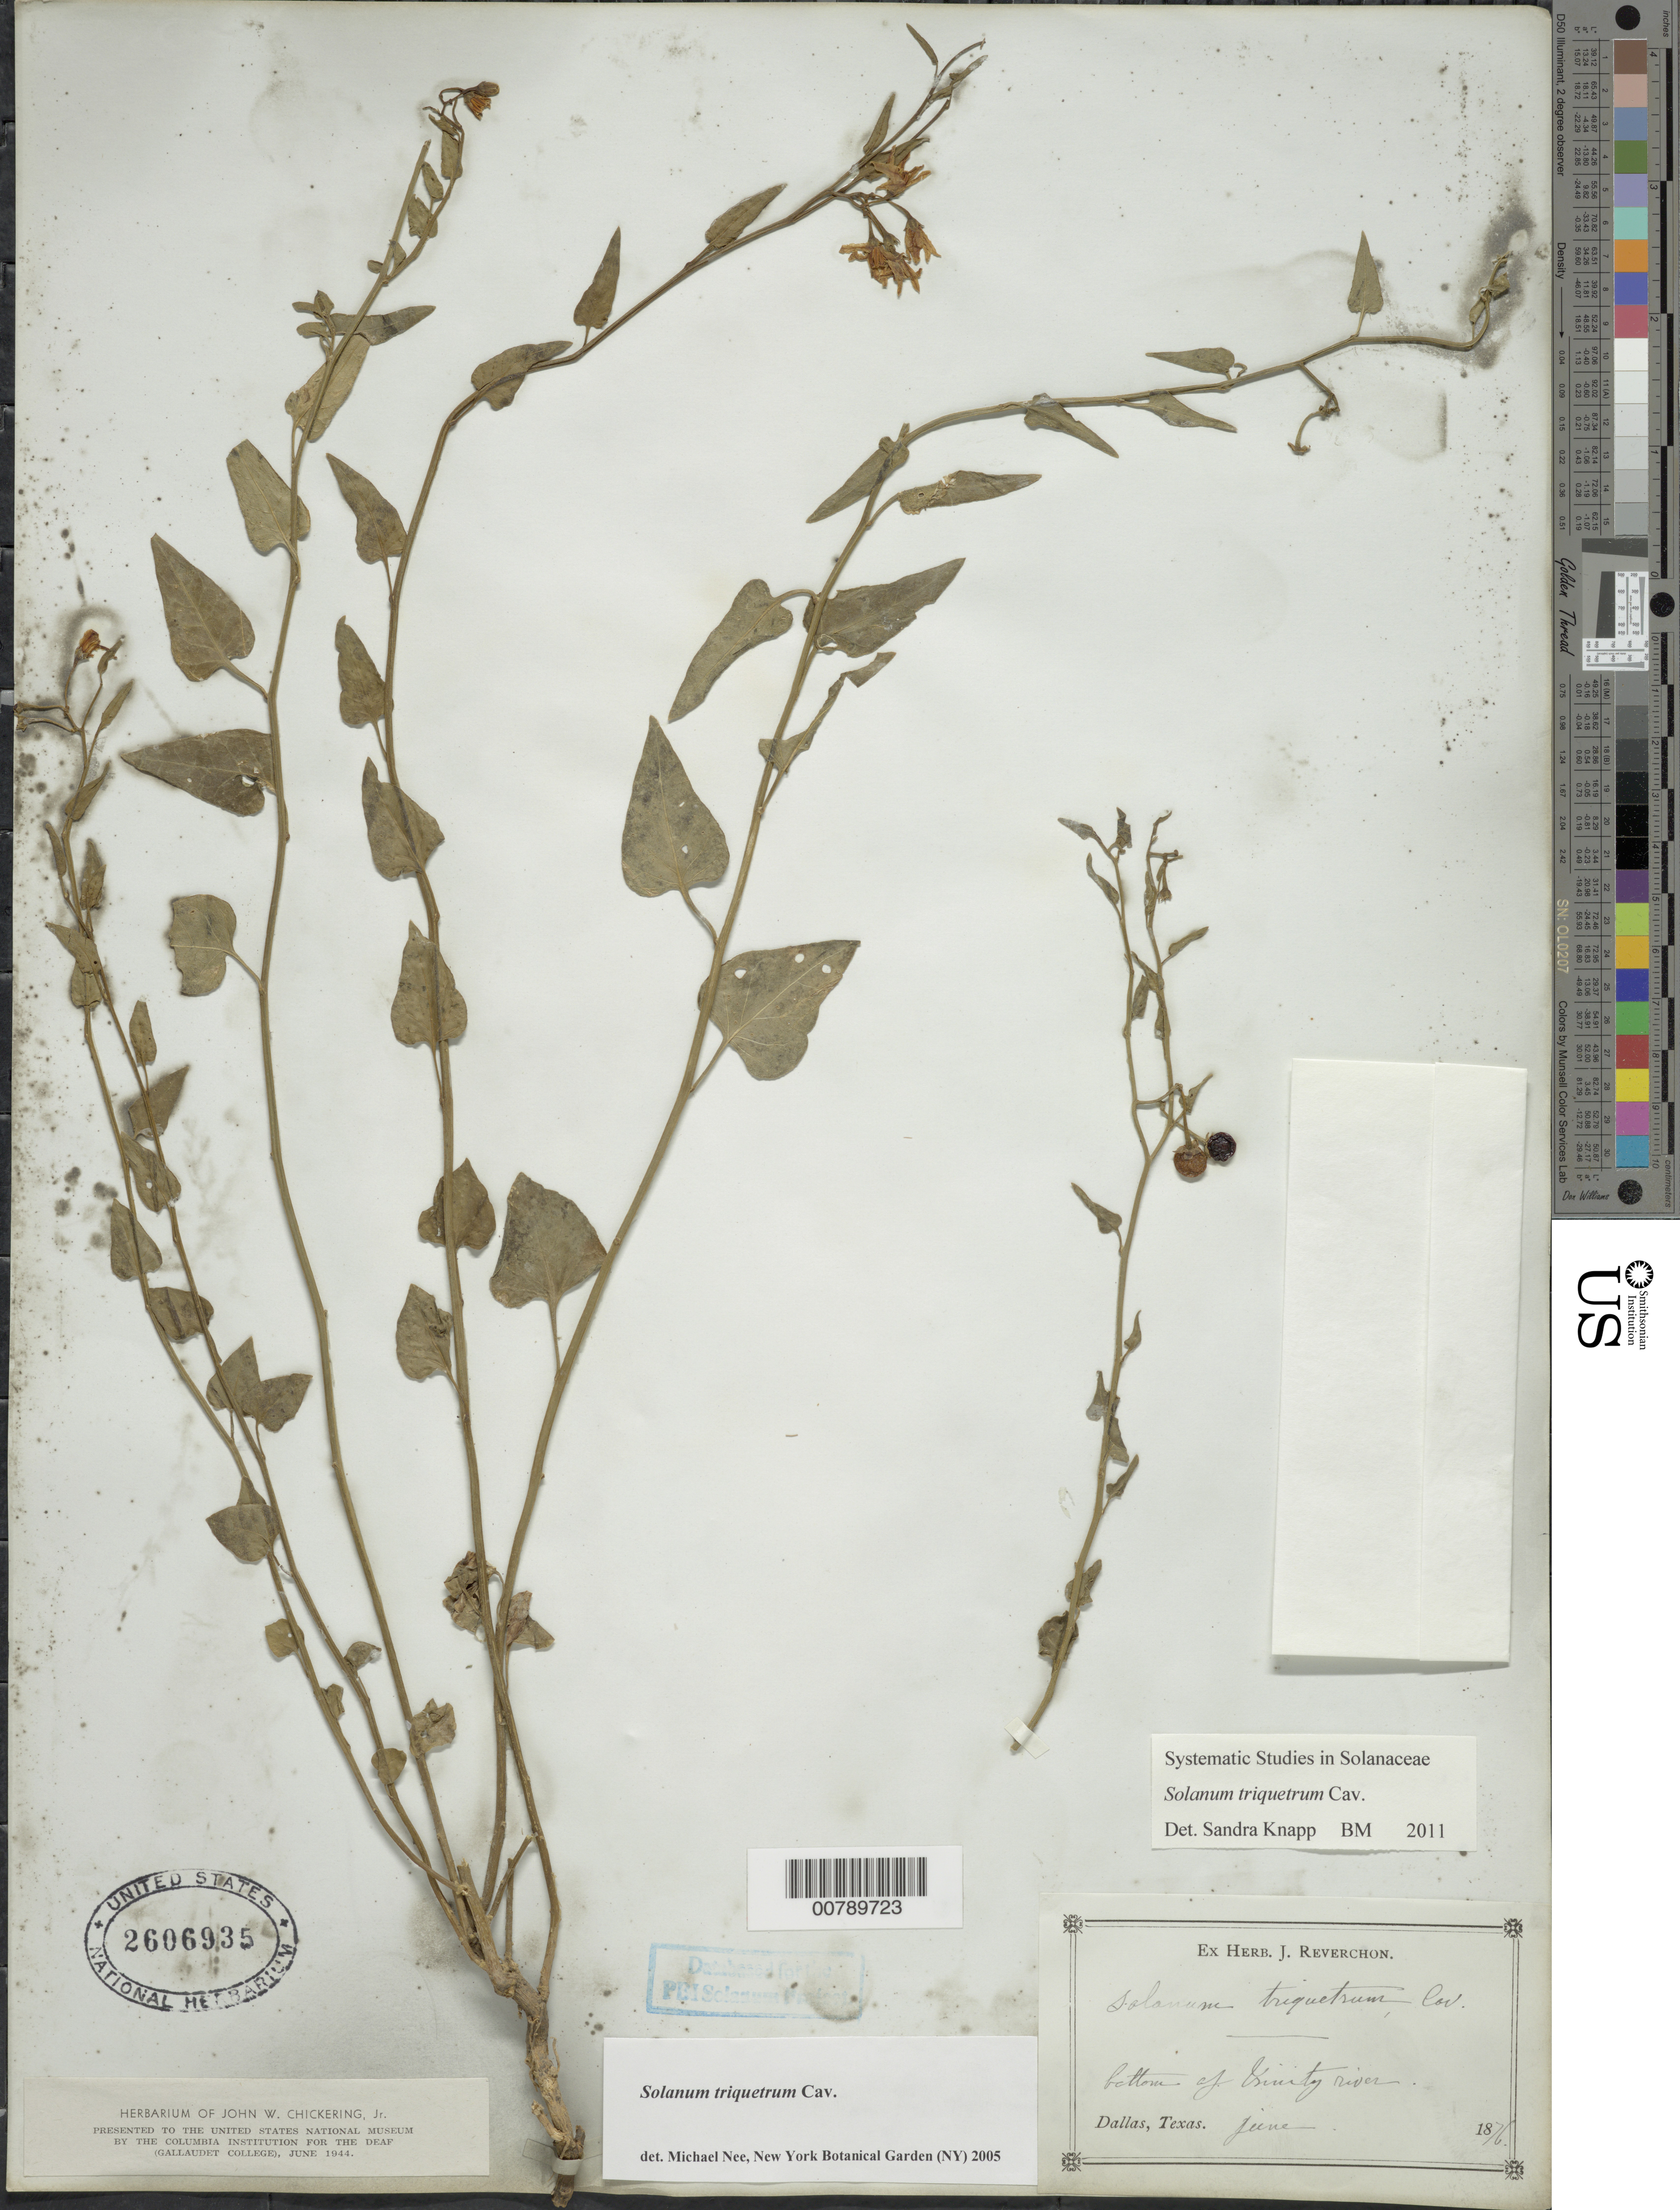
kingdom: Plantae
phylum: Tracheophyta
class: Magnoliopsida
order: Solanales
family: Solanaceae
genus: Solanum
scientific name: Solanum triquetrum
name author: Cav.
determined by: Knapp, S. D.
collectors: J. Reverchon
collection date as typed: Jun 1876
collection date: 1876-06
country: United States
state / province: Texas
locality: bottom of Trinity River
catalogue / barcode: US 2606935